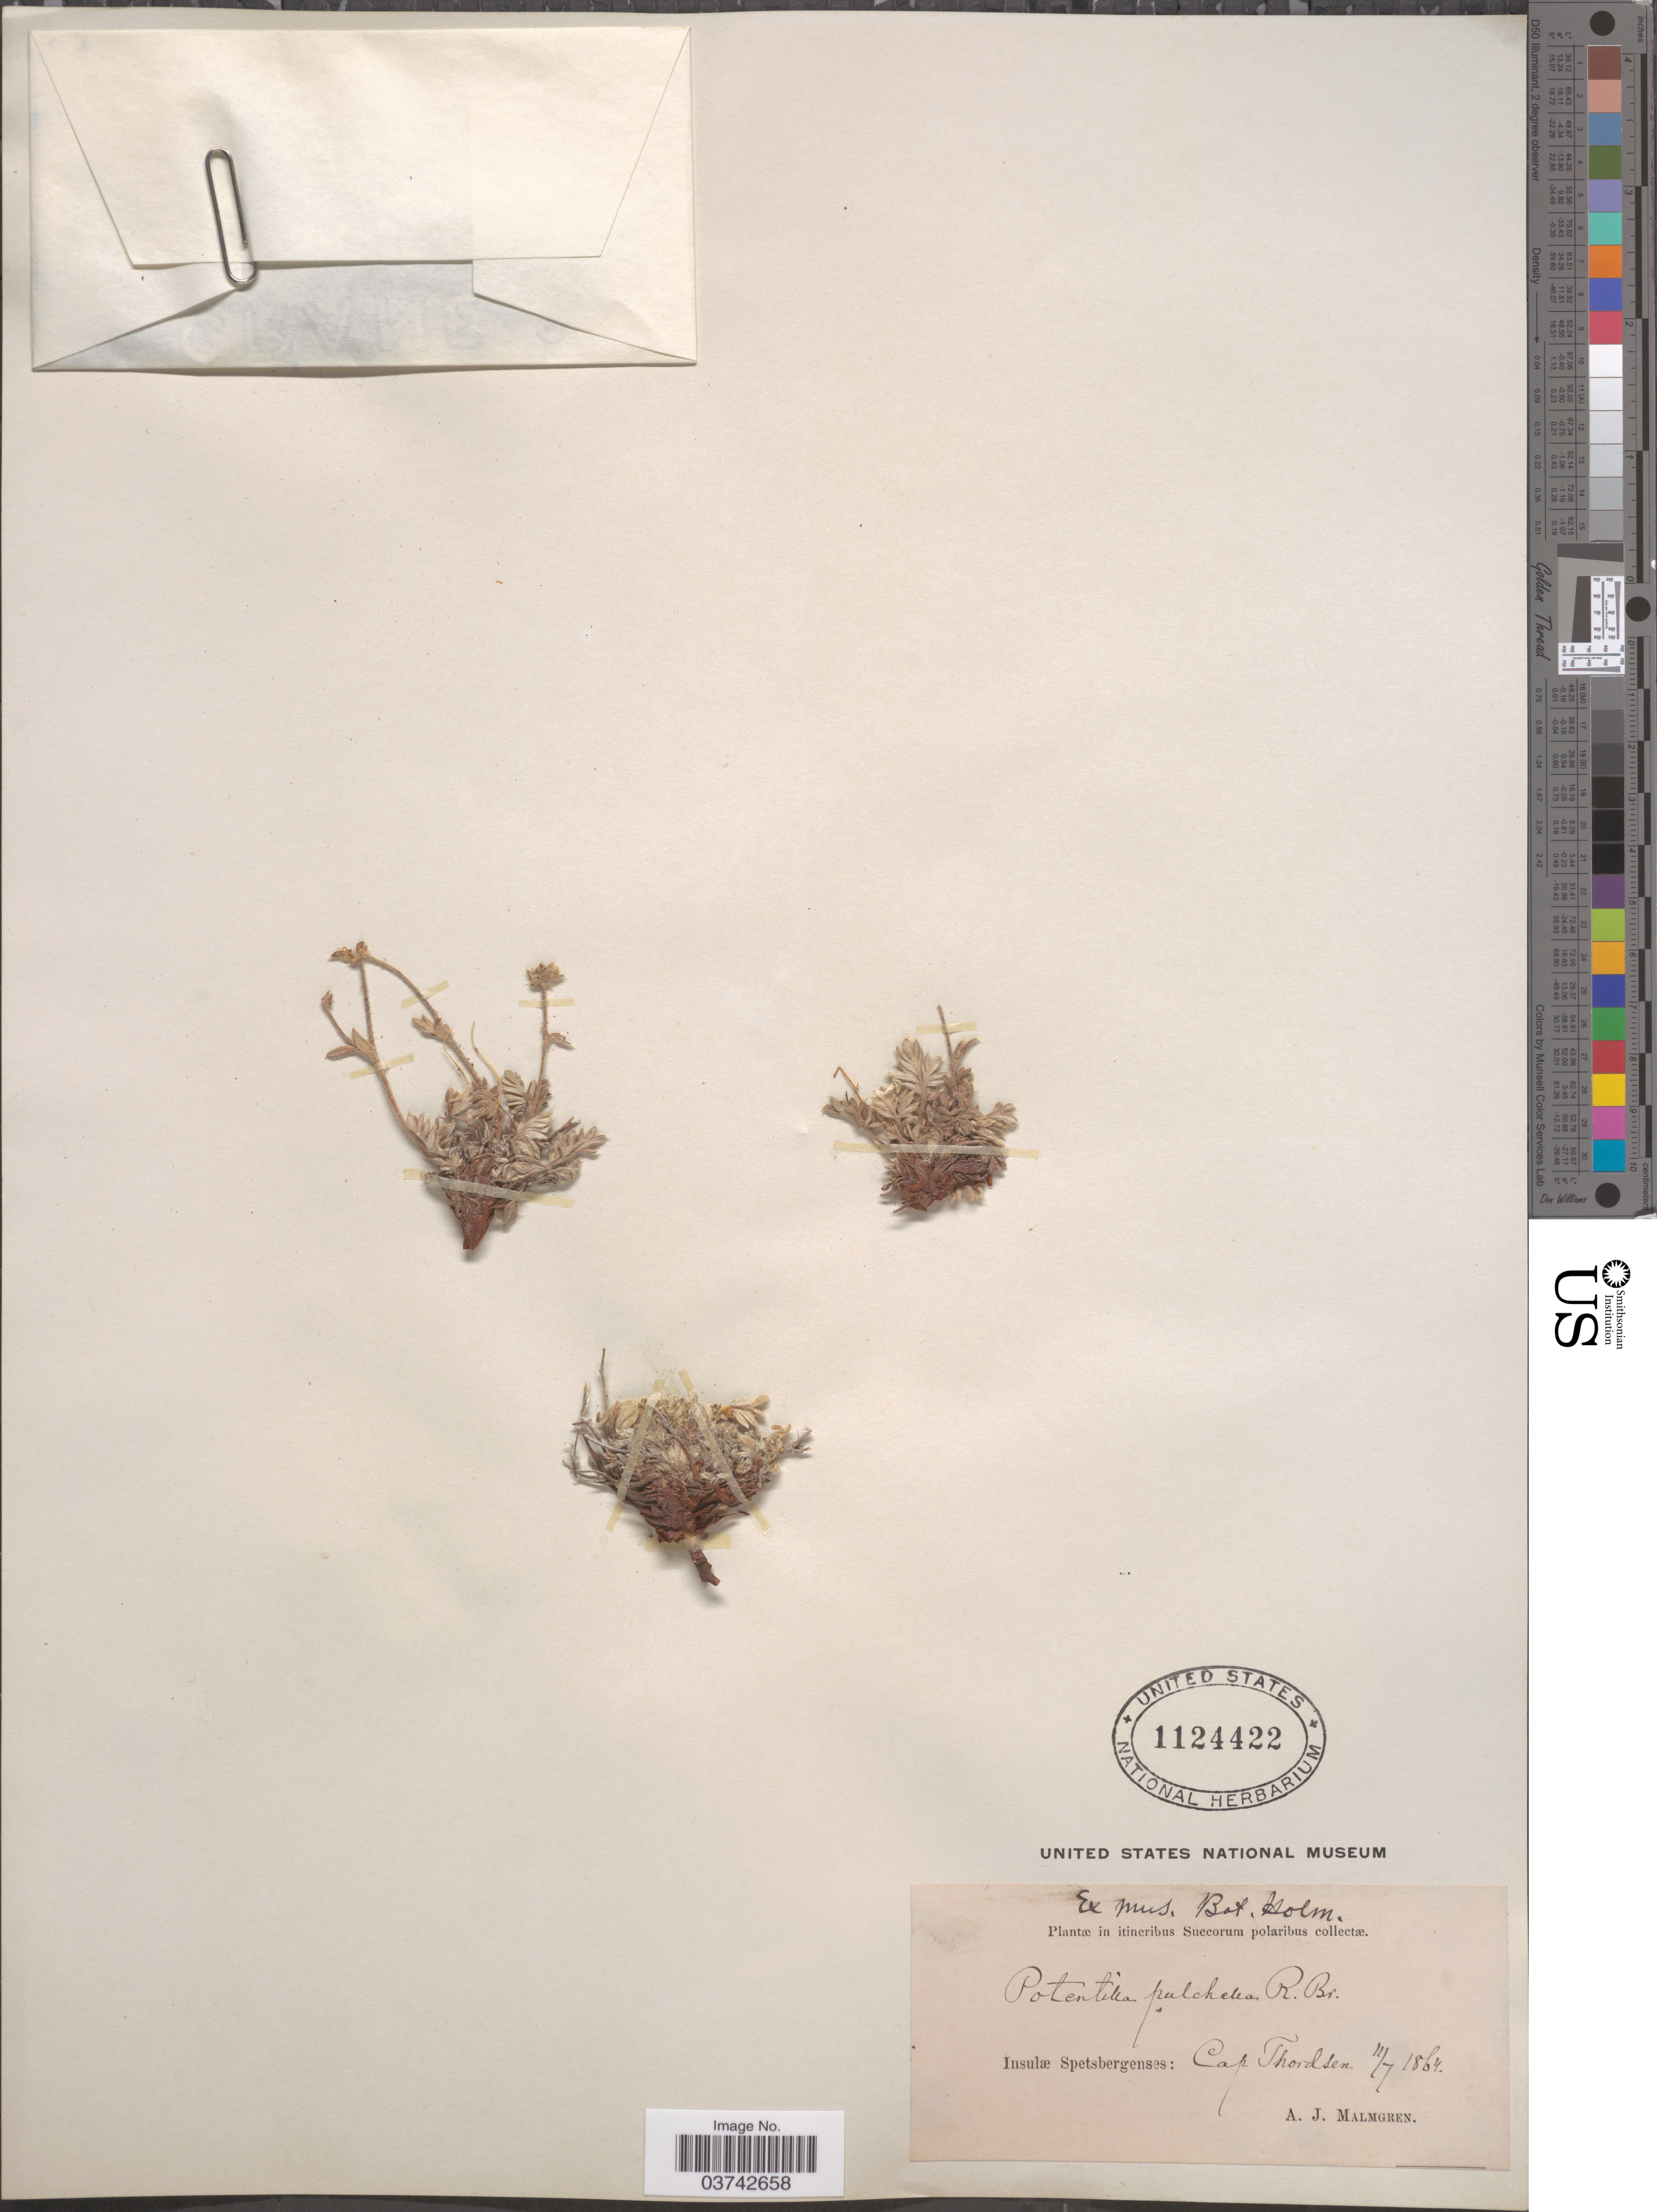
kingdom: Plantae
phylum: Tracheophyta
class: Magnoliopsida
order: Rosales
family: Rosaceae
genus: Potentilla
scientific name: Potentilla pulchella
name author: R. Br.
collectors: A. Malmgren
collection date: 1864-07-11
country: Norway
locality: Insulæ Spetsbergenses: Cap Thordsen.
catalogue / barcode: US 1124422